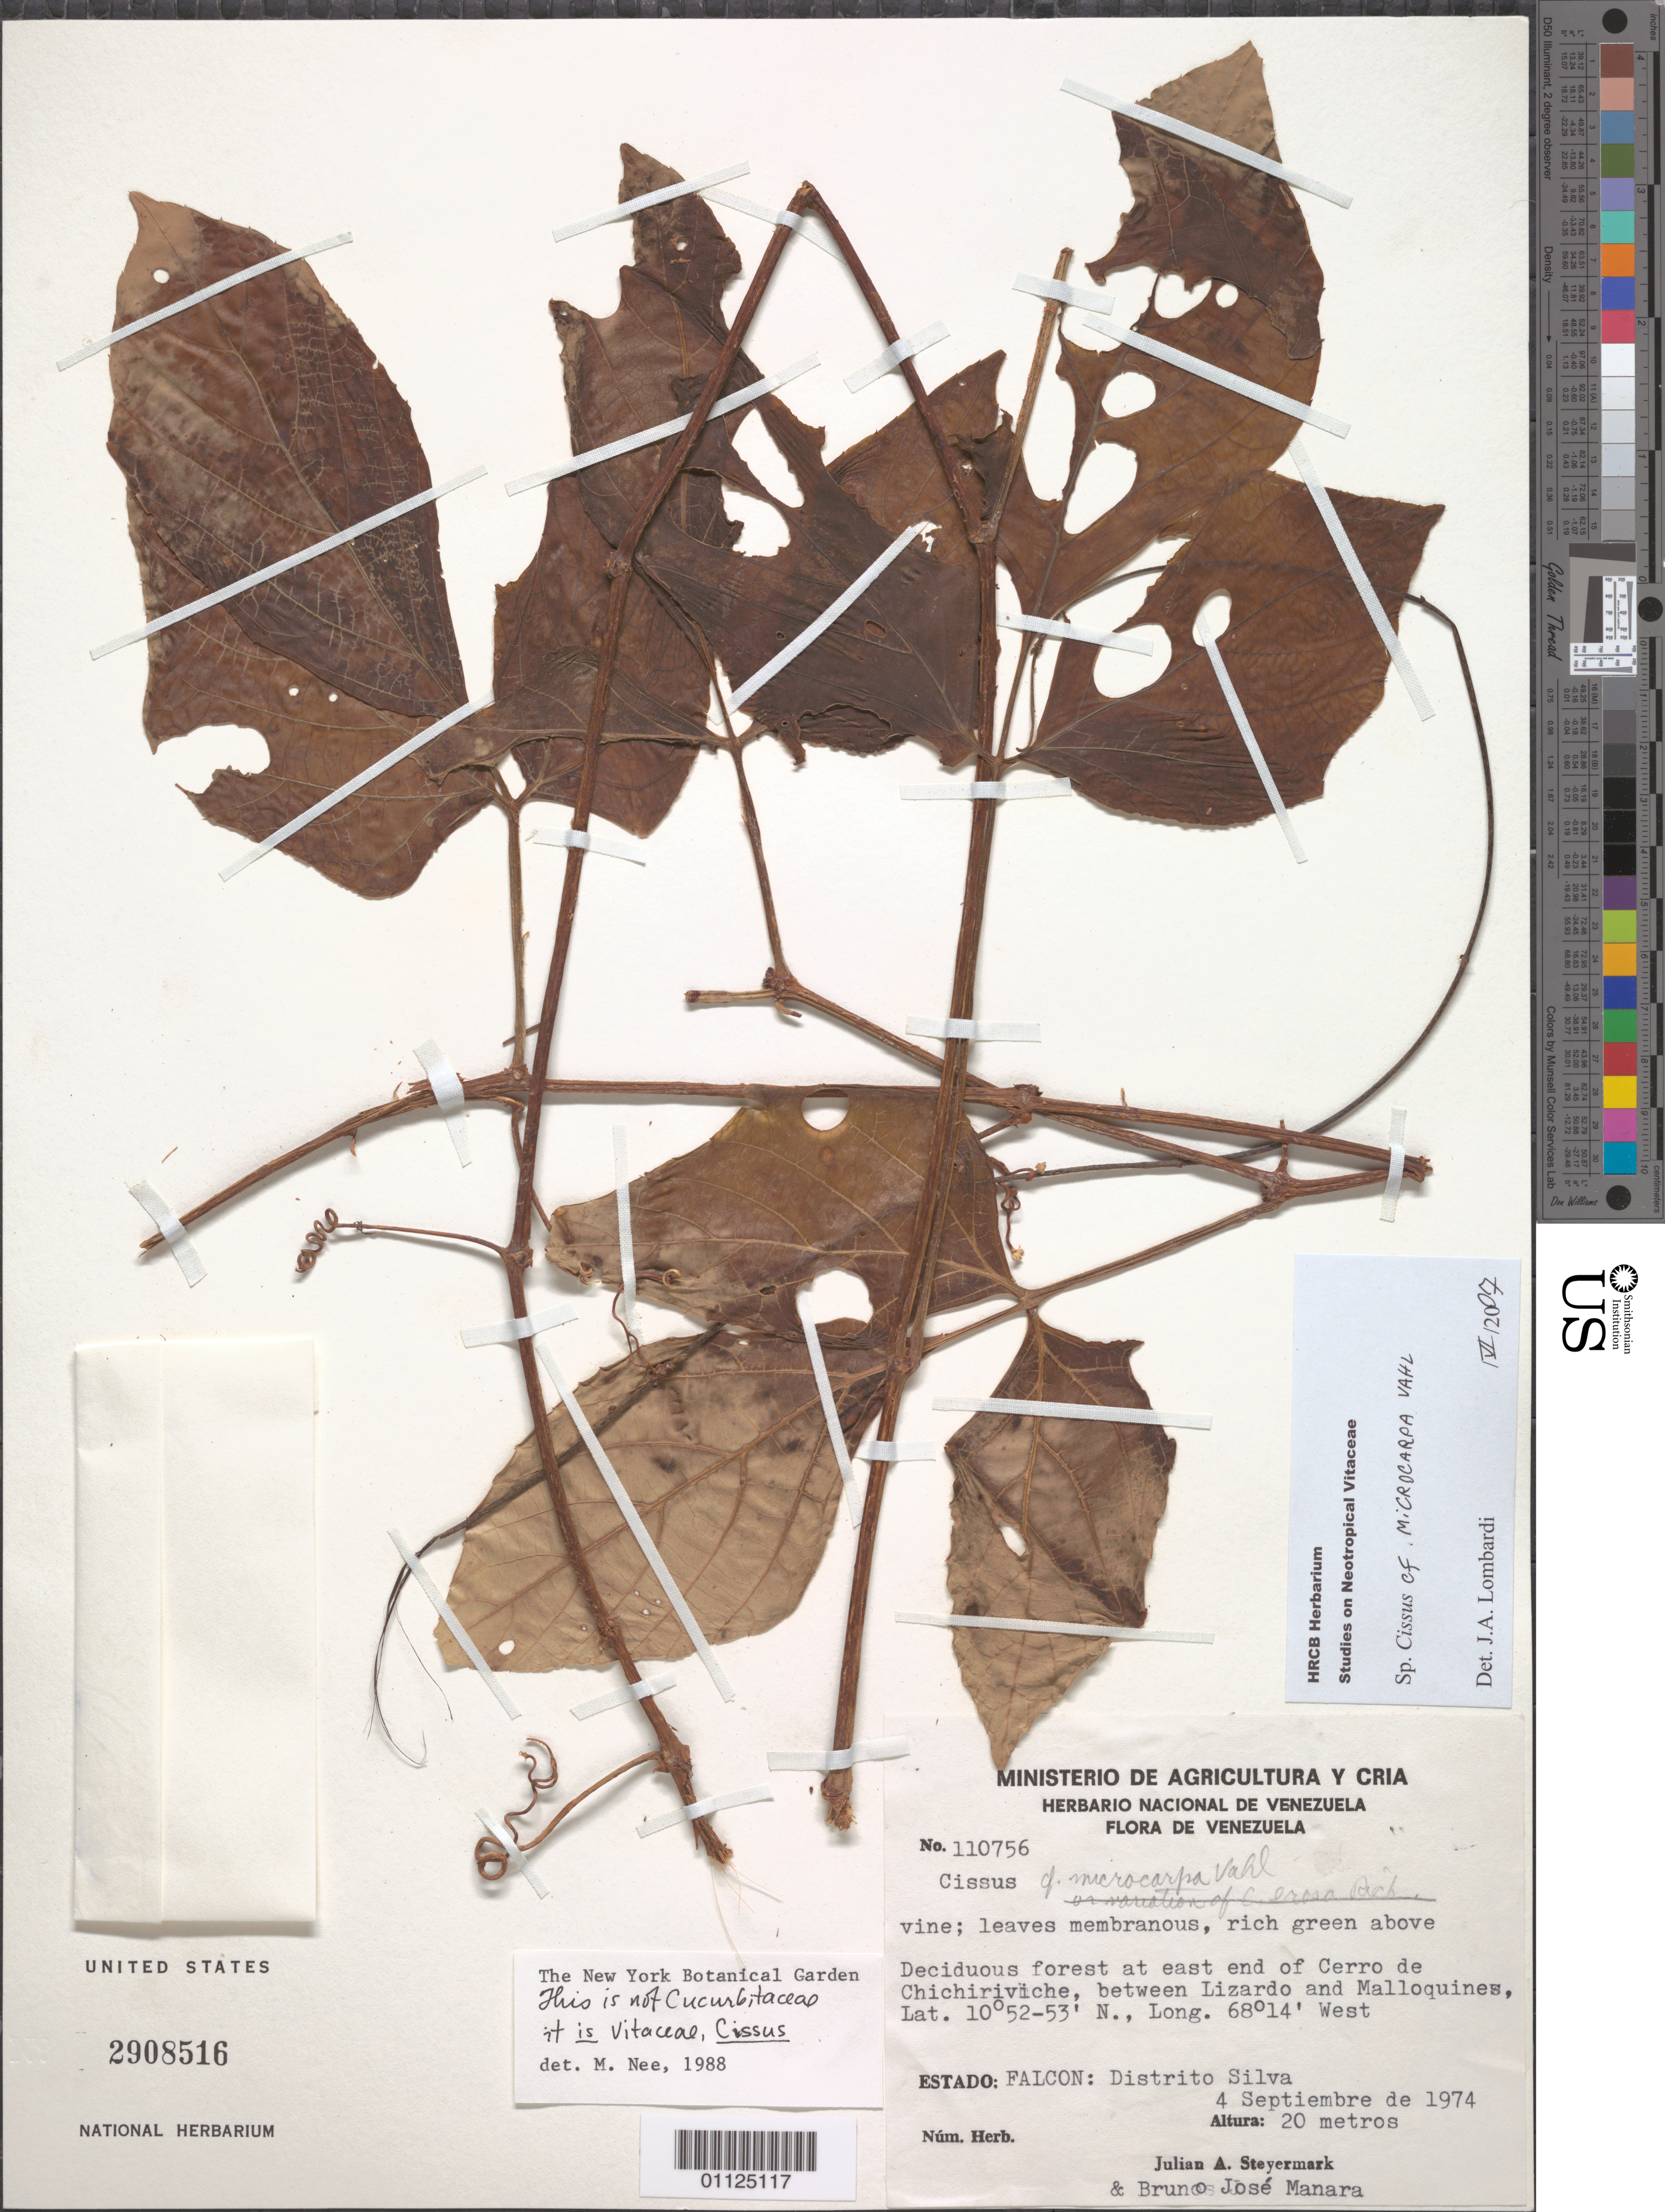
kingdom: Plantae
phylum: Tracheophyta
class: Magnoliopsida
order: Vitales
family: Vitaceae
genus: Cissus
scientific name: Cissus microcarpa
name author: Vahl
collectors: J. Steyermark & B. Manara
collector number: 110756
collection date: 1974-09-04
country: Venezuela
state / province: Falcón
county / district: Silva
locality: Dist. Silva. At E of Cerro de Chichiriviche, between Lizardo and Malloquines.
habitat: Vine. Deciduous forest.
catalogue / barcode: US 2908516